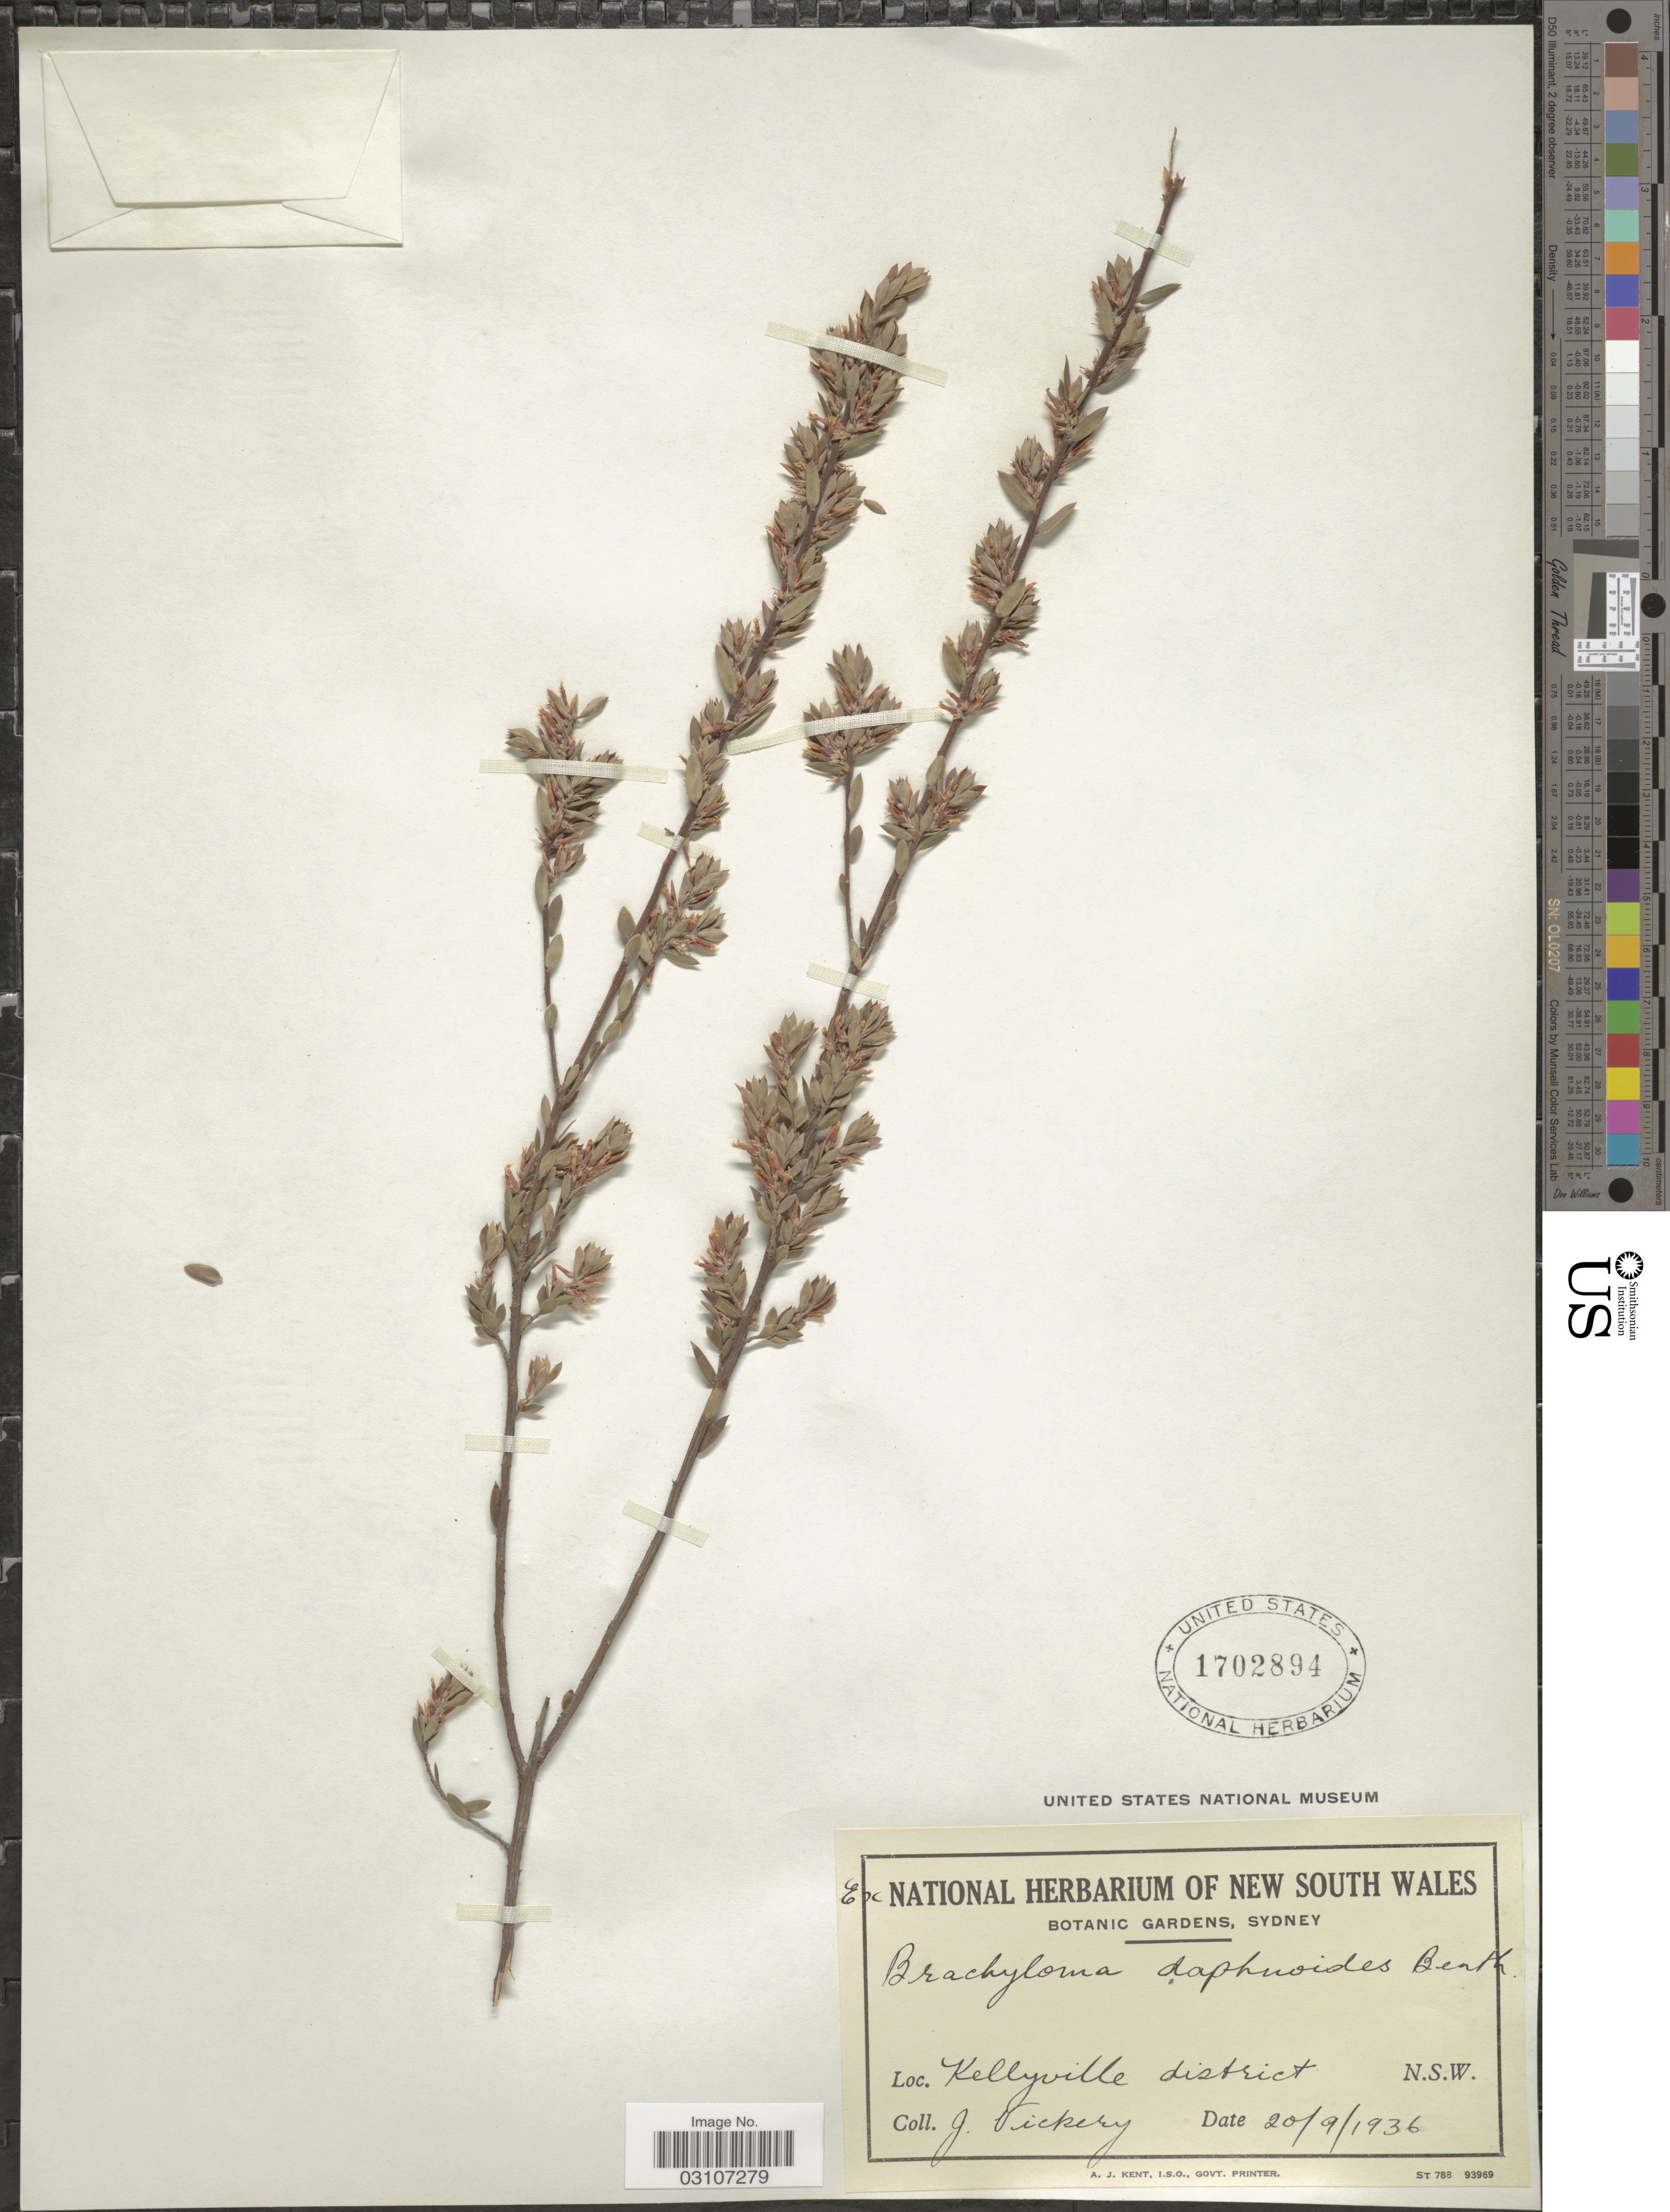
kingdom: Plantae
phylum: Tracheophyta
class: Magnoliopsida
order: Ericales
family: Ericaceae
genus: Brachyloma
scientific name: Brachyloma daphnoides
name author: (Sm.) Benth.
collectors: J. Vickery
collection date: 1936-09-20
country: Australia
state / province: New South Wales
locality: Kellyville district. N.S.W.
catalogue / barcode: US 1702894